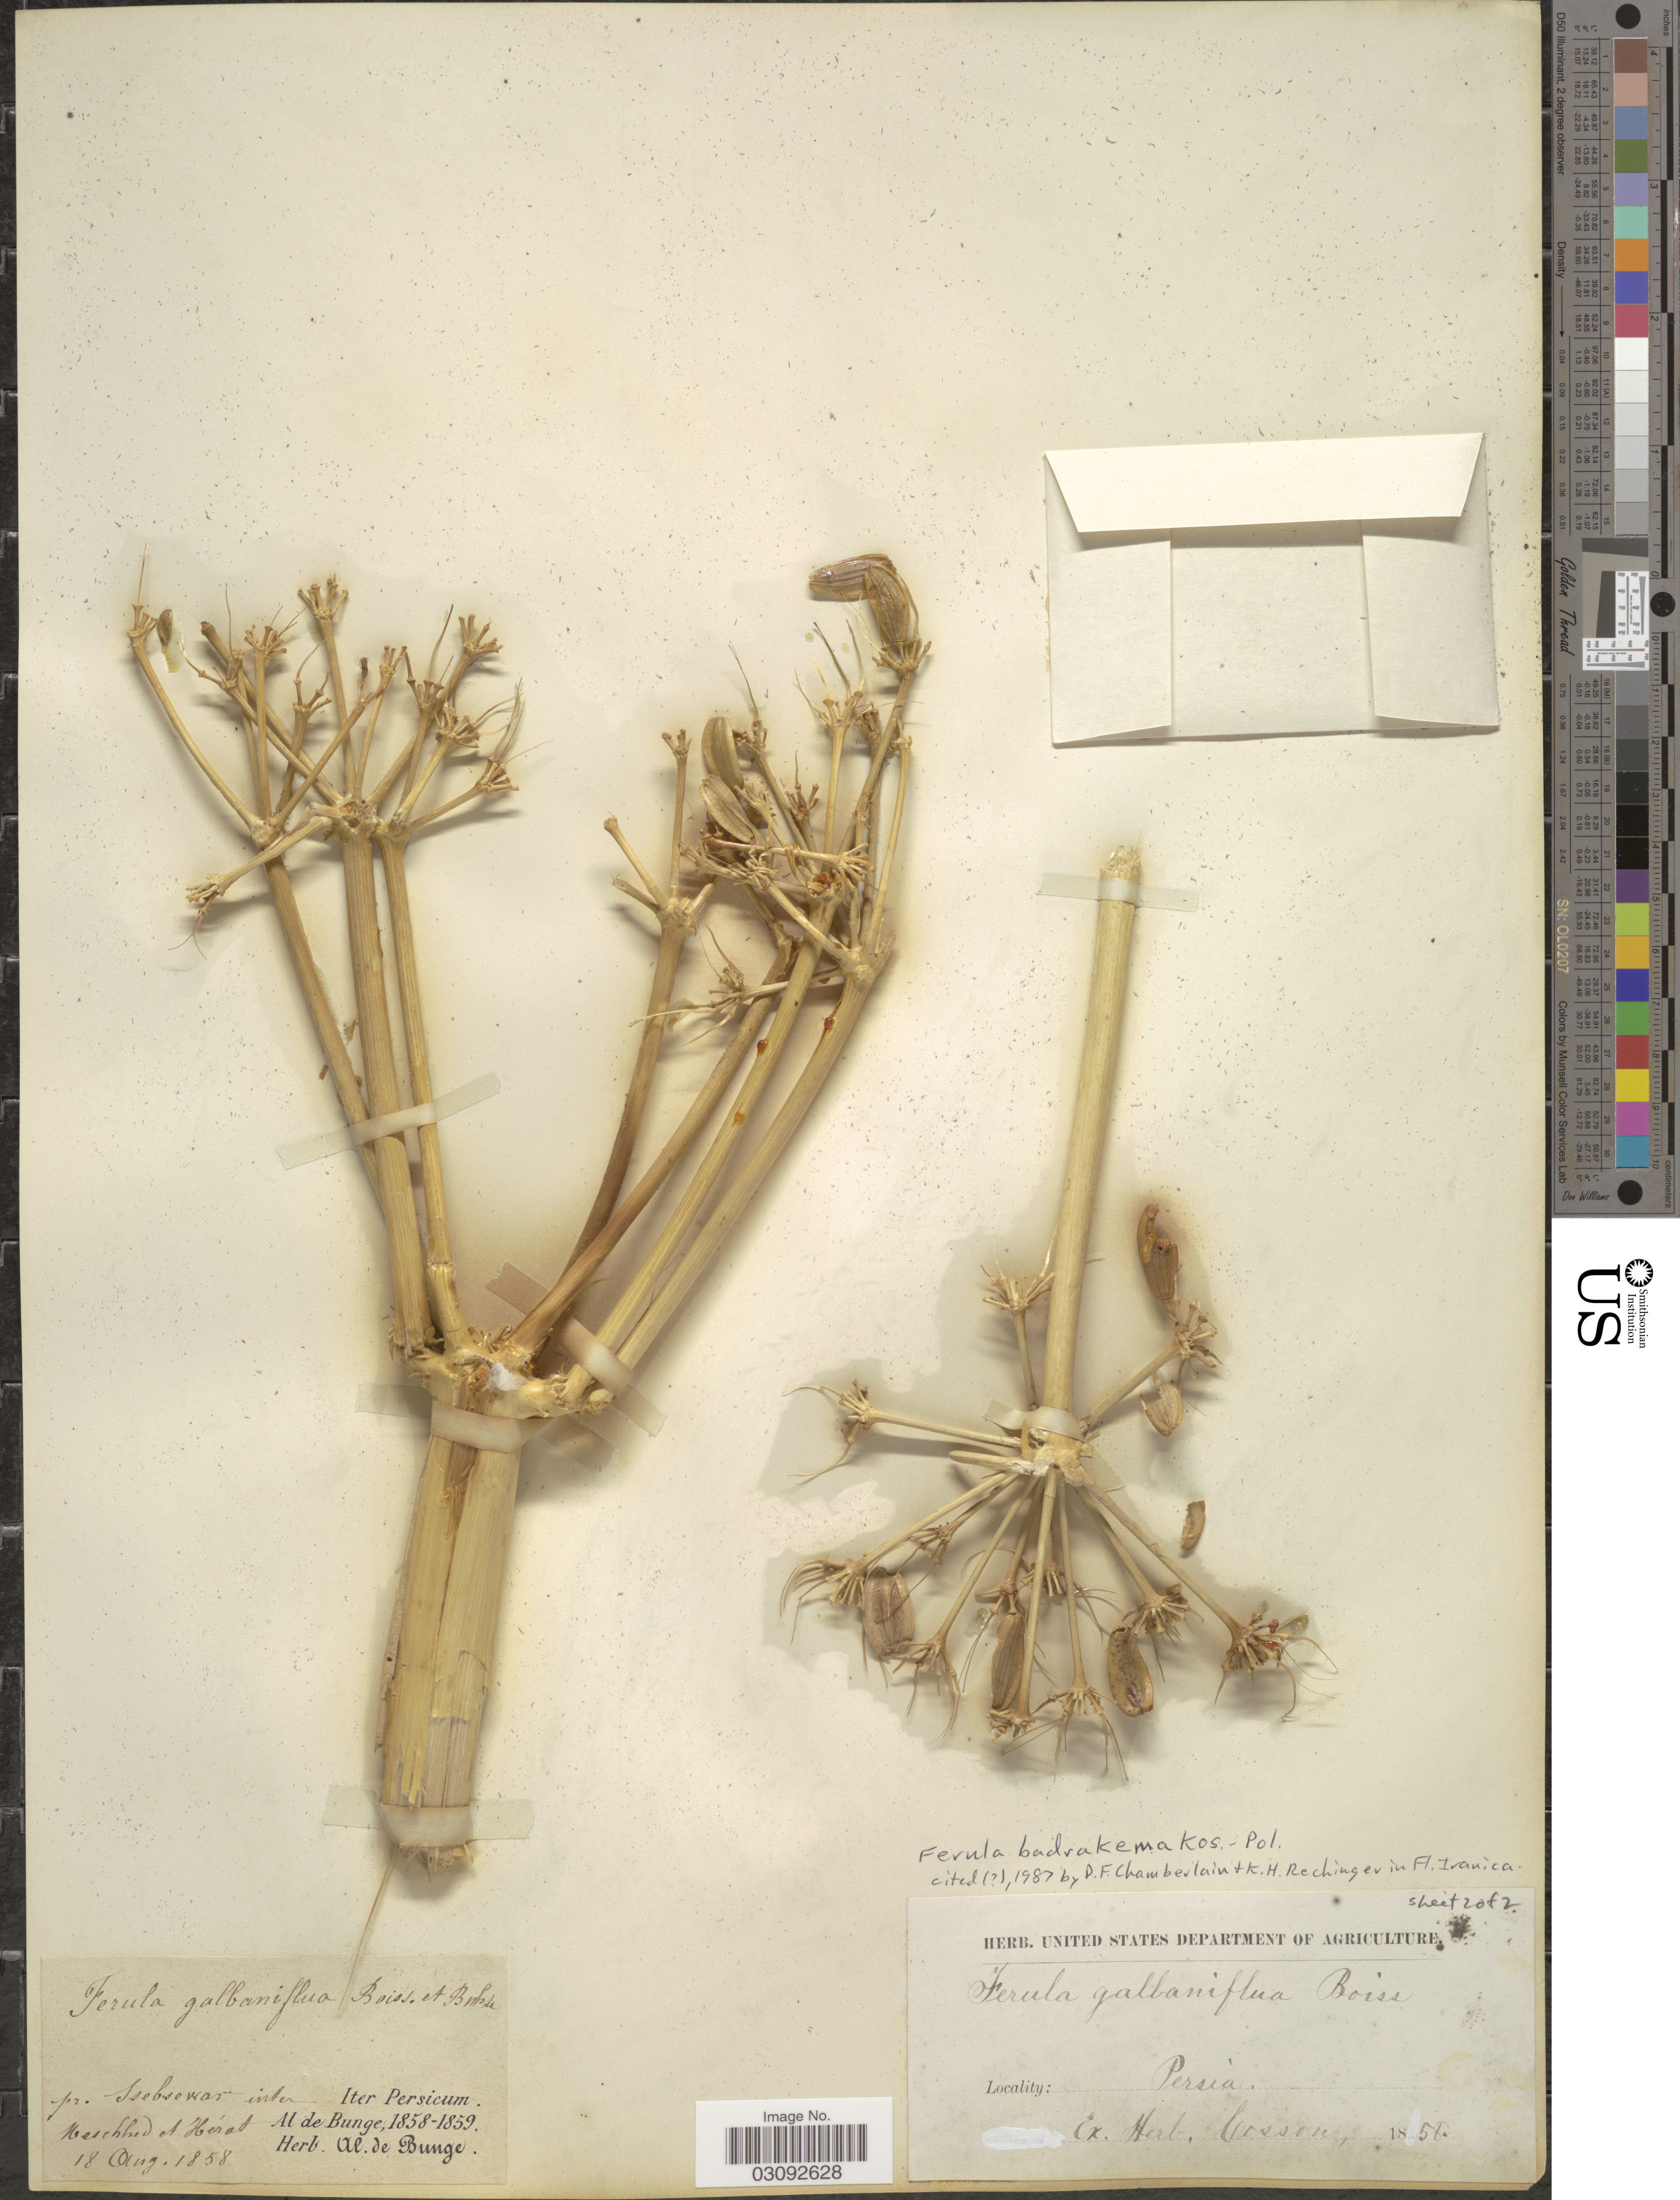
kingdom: Plantae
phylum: Tracheophyta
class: Magnoliopsida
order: Apiales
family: Apiaceae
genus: Ferula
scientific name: Ferula badrakema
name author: Koso-Pol.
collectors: A. de Bunge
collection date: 1858-08-18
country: Iran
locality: Pr. Ssebsewar [interpreted] inter Meschbed [interpreted] et Hérat. Persicum.